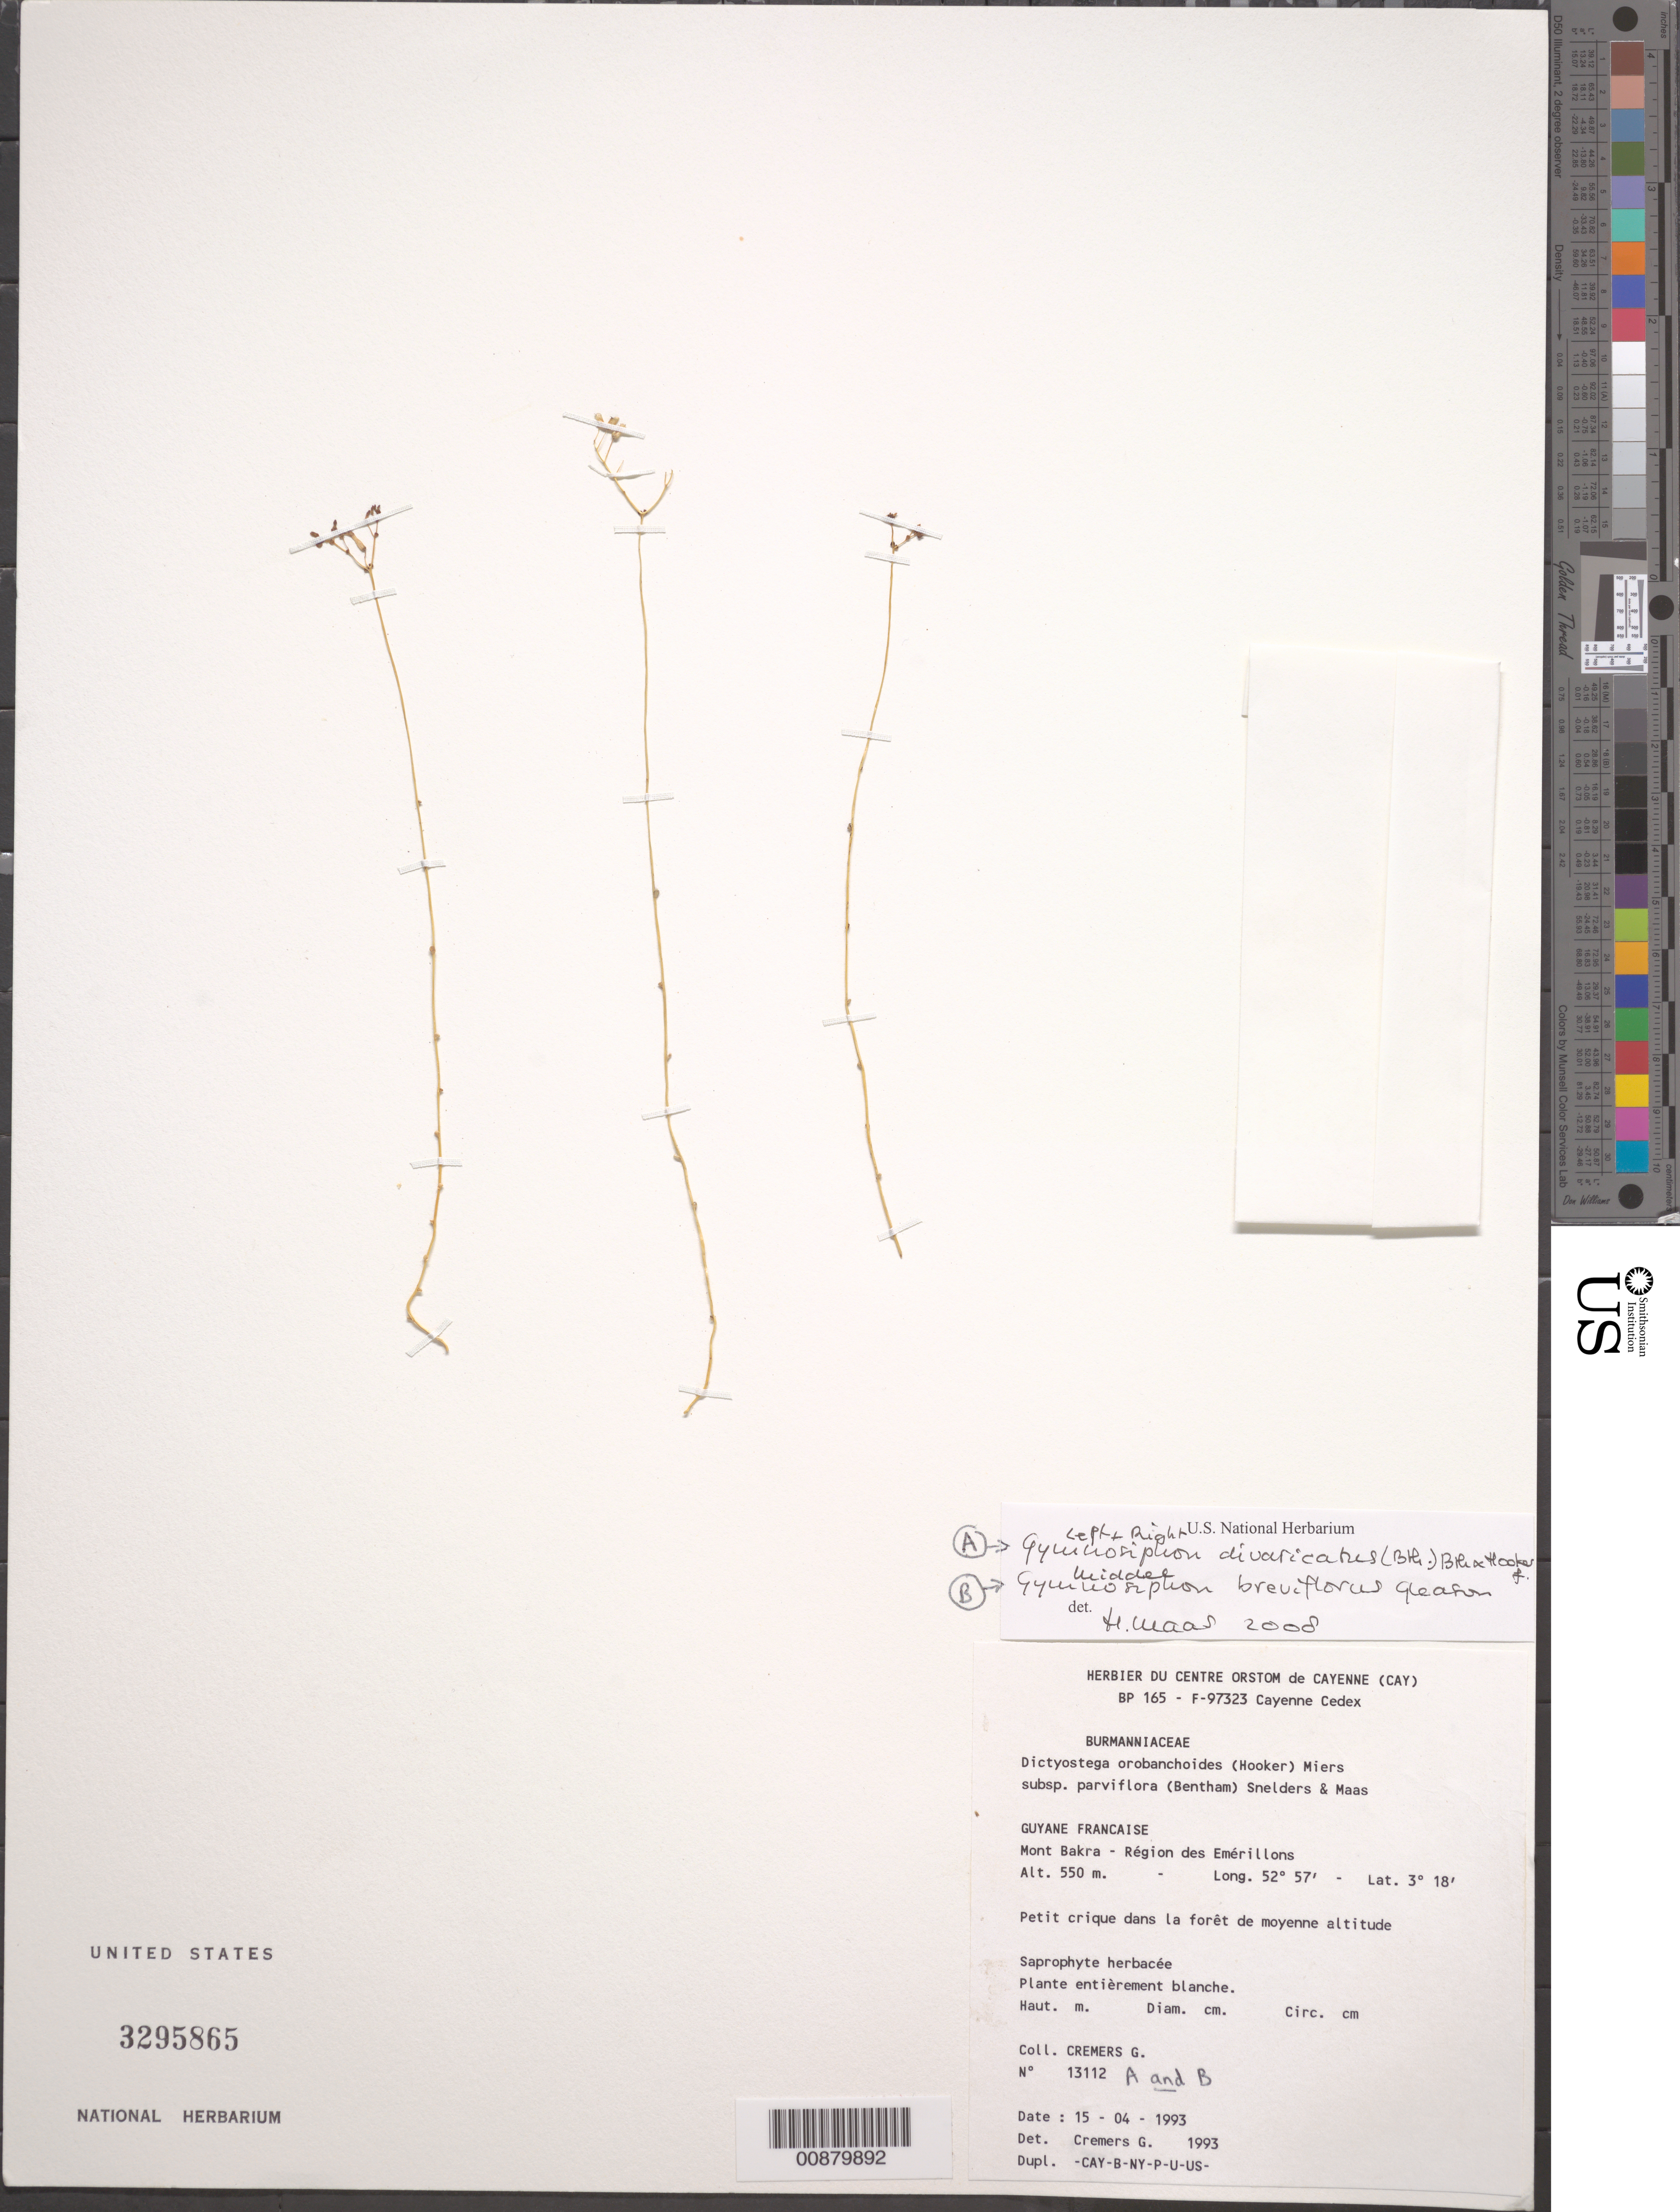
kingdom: Plantae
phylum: Tracheophyta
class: Liliopsida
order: Dioscoreales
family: Burmanniaceae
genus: Gymnosiphon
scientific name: Gymnosiphon divaricatus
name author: (Benth.) Benth. & Hook. f.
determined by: Maas, H.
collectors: G. Cremers & J.-J. de Granville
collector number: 13112 A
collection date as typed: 15-Apr-93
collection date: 1993-04-15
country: French Guiana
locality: Mont Bakra, région des Emérillons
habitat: Petit crique dans la foret de moyenne altitude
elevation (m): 550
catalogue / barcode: US 3295865-2